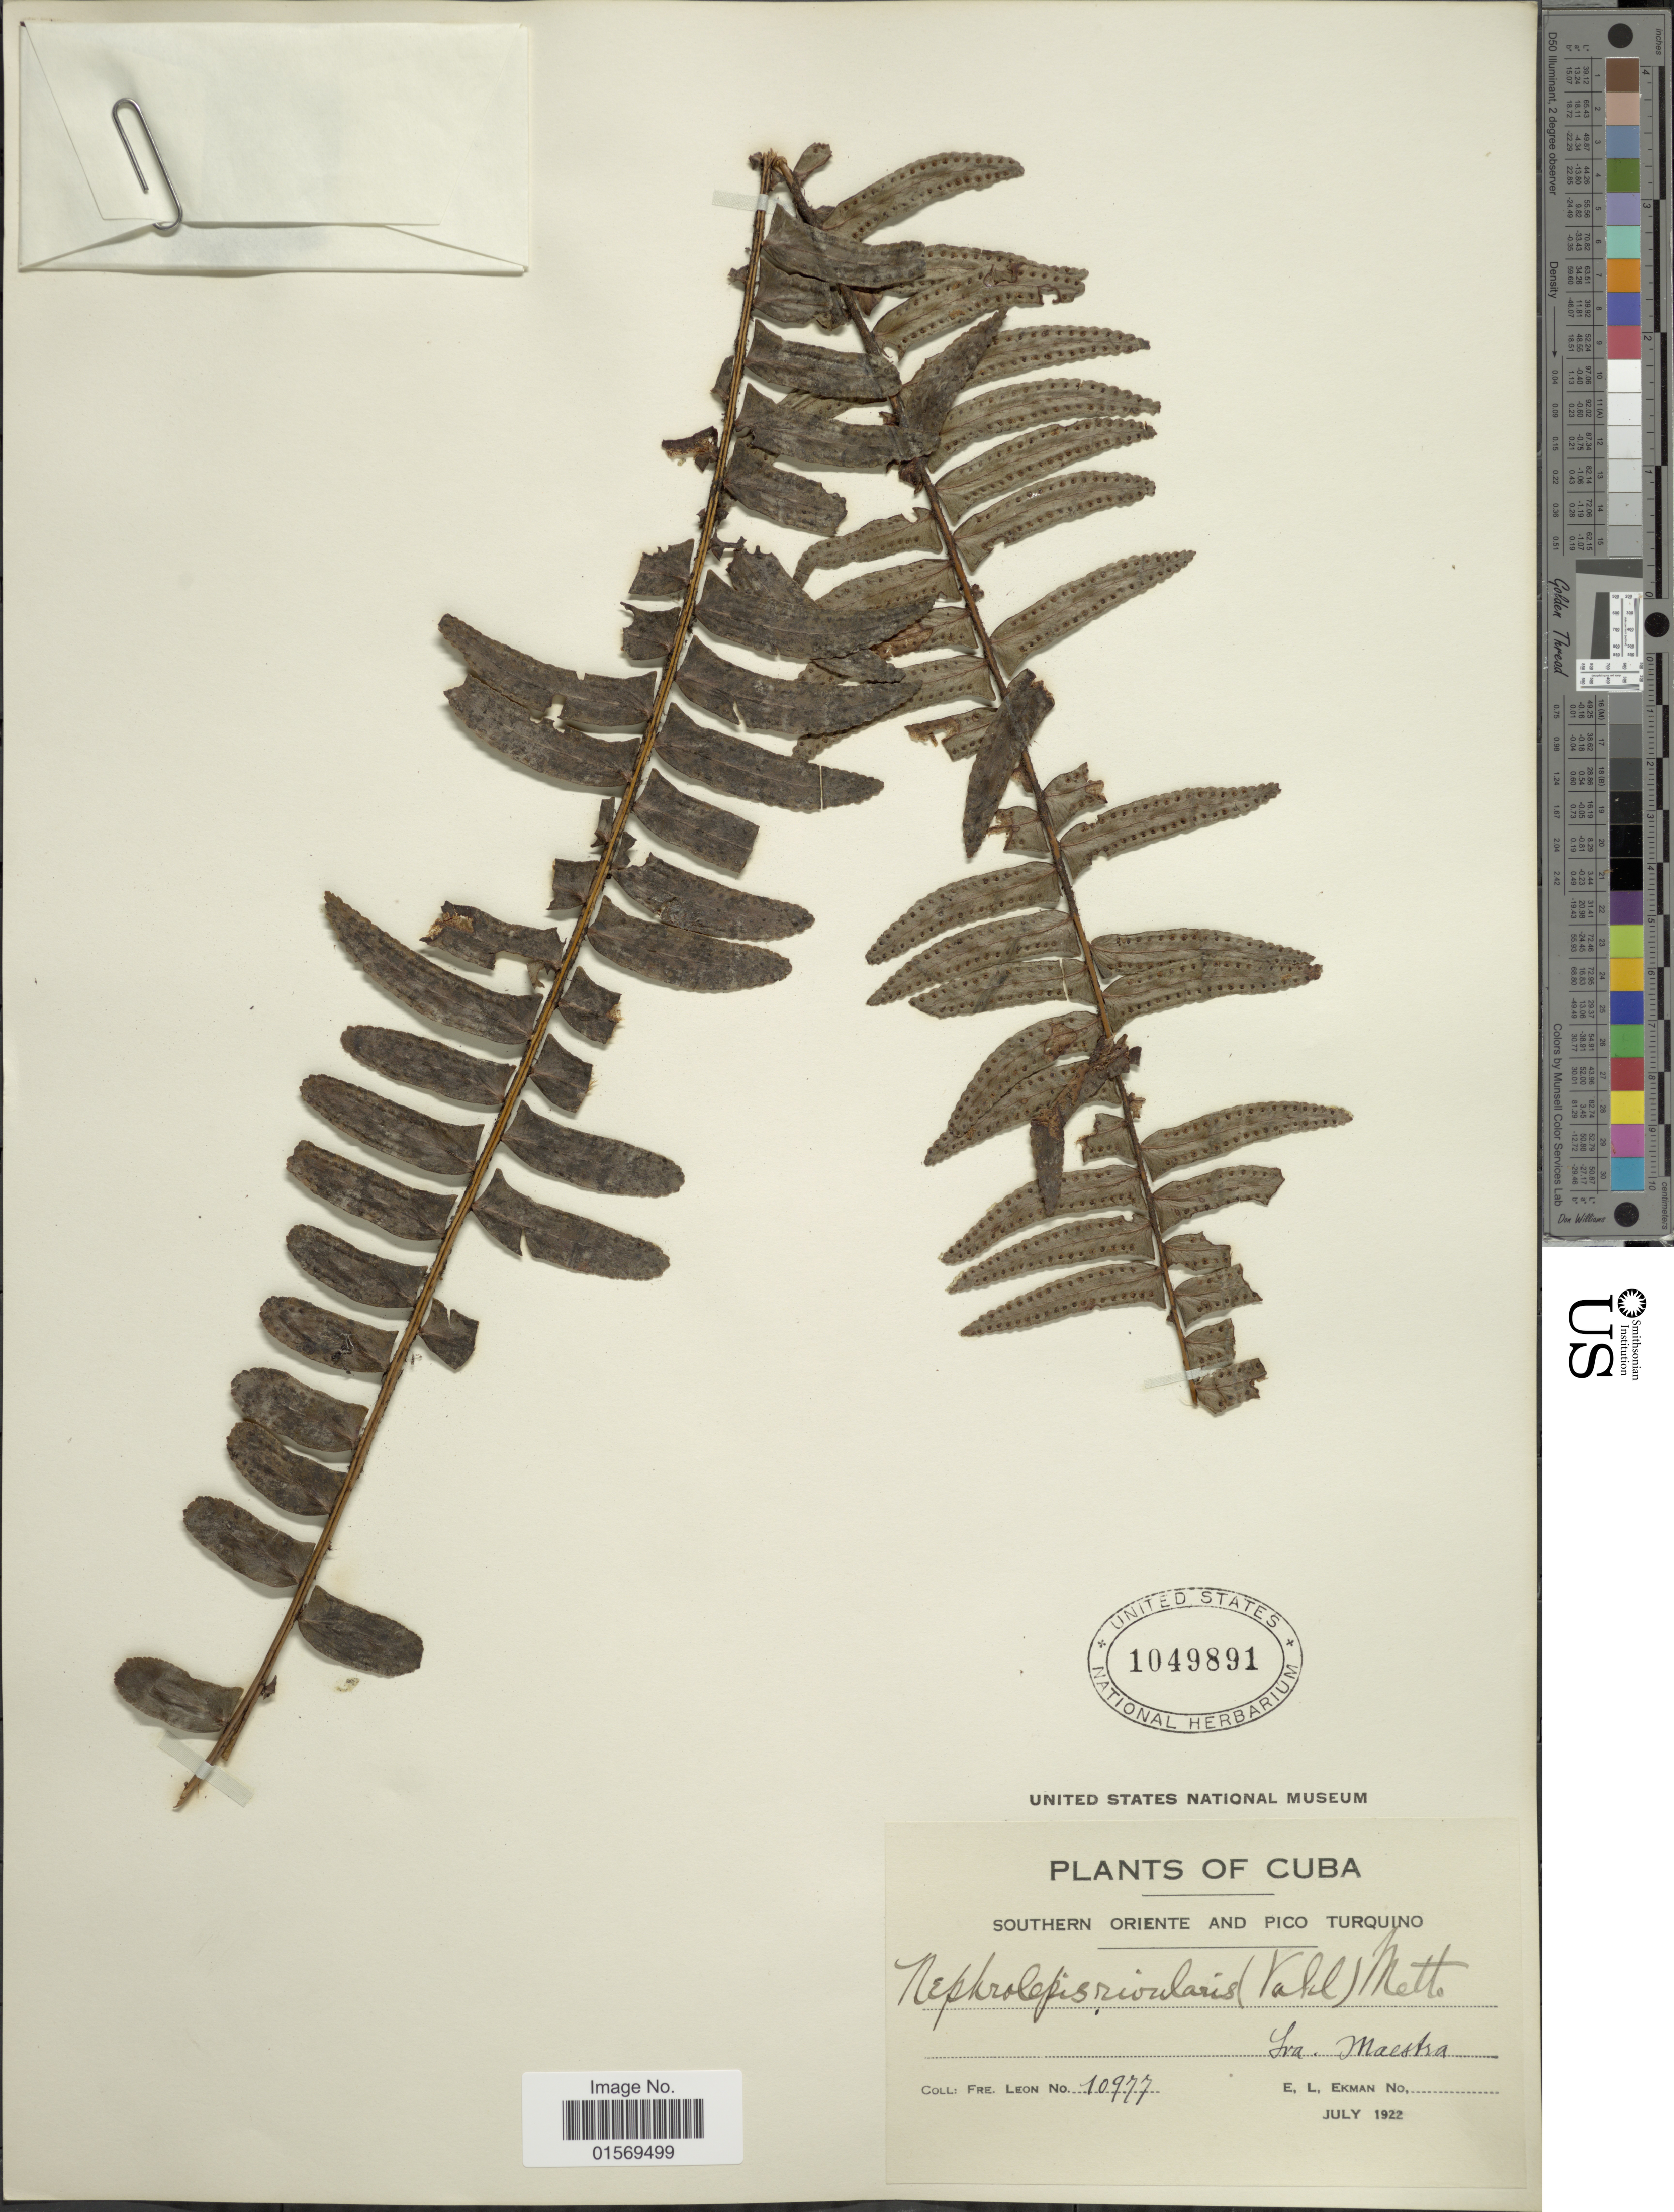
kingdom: Plantae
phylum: Tracheophyta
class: Polypodiopsida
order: Polypodiales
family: Nephrolepidaceae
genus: Nephrolepis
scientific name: Nephrolepis rivularis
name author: (Vahl) Mett. ex Krug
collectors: Bro. León & E. L. Ekman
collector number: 10977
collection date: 1922-07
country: Cuba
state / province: Oriente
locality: Cuba, Southern Oriente and Pico Turquino. Sra. Maestra.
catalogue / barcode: US 1049891